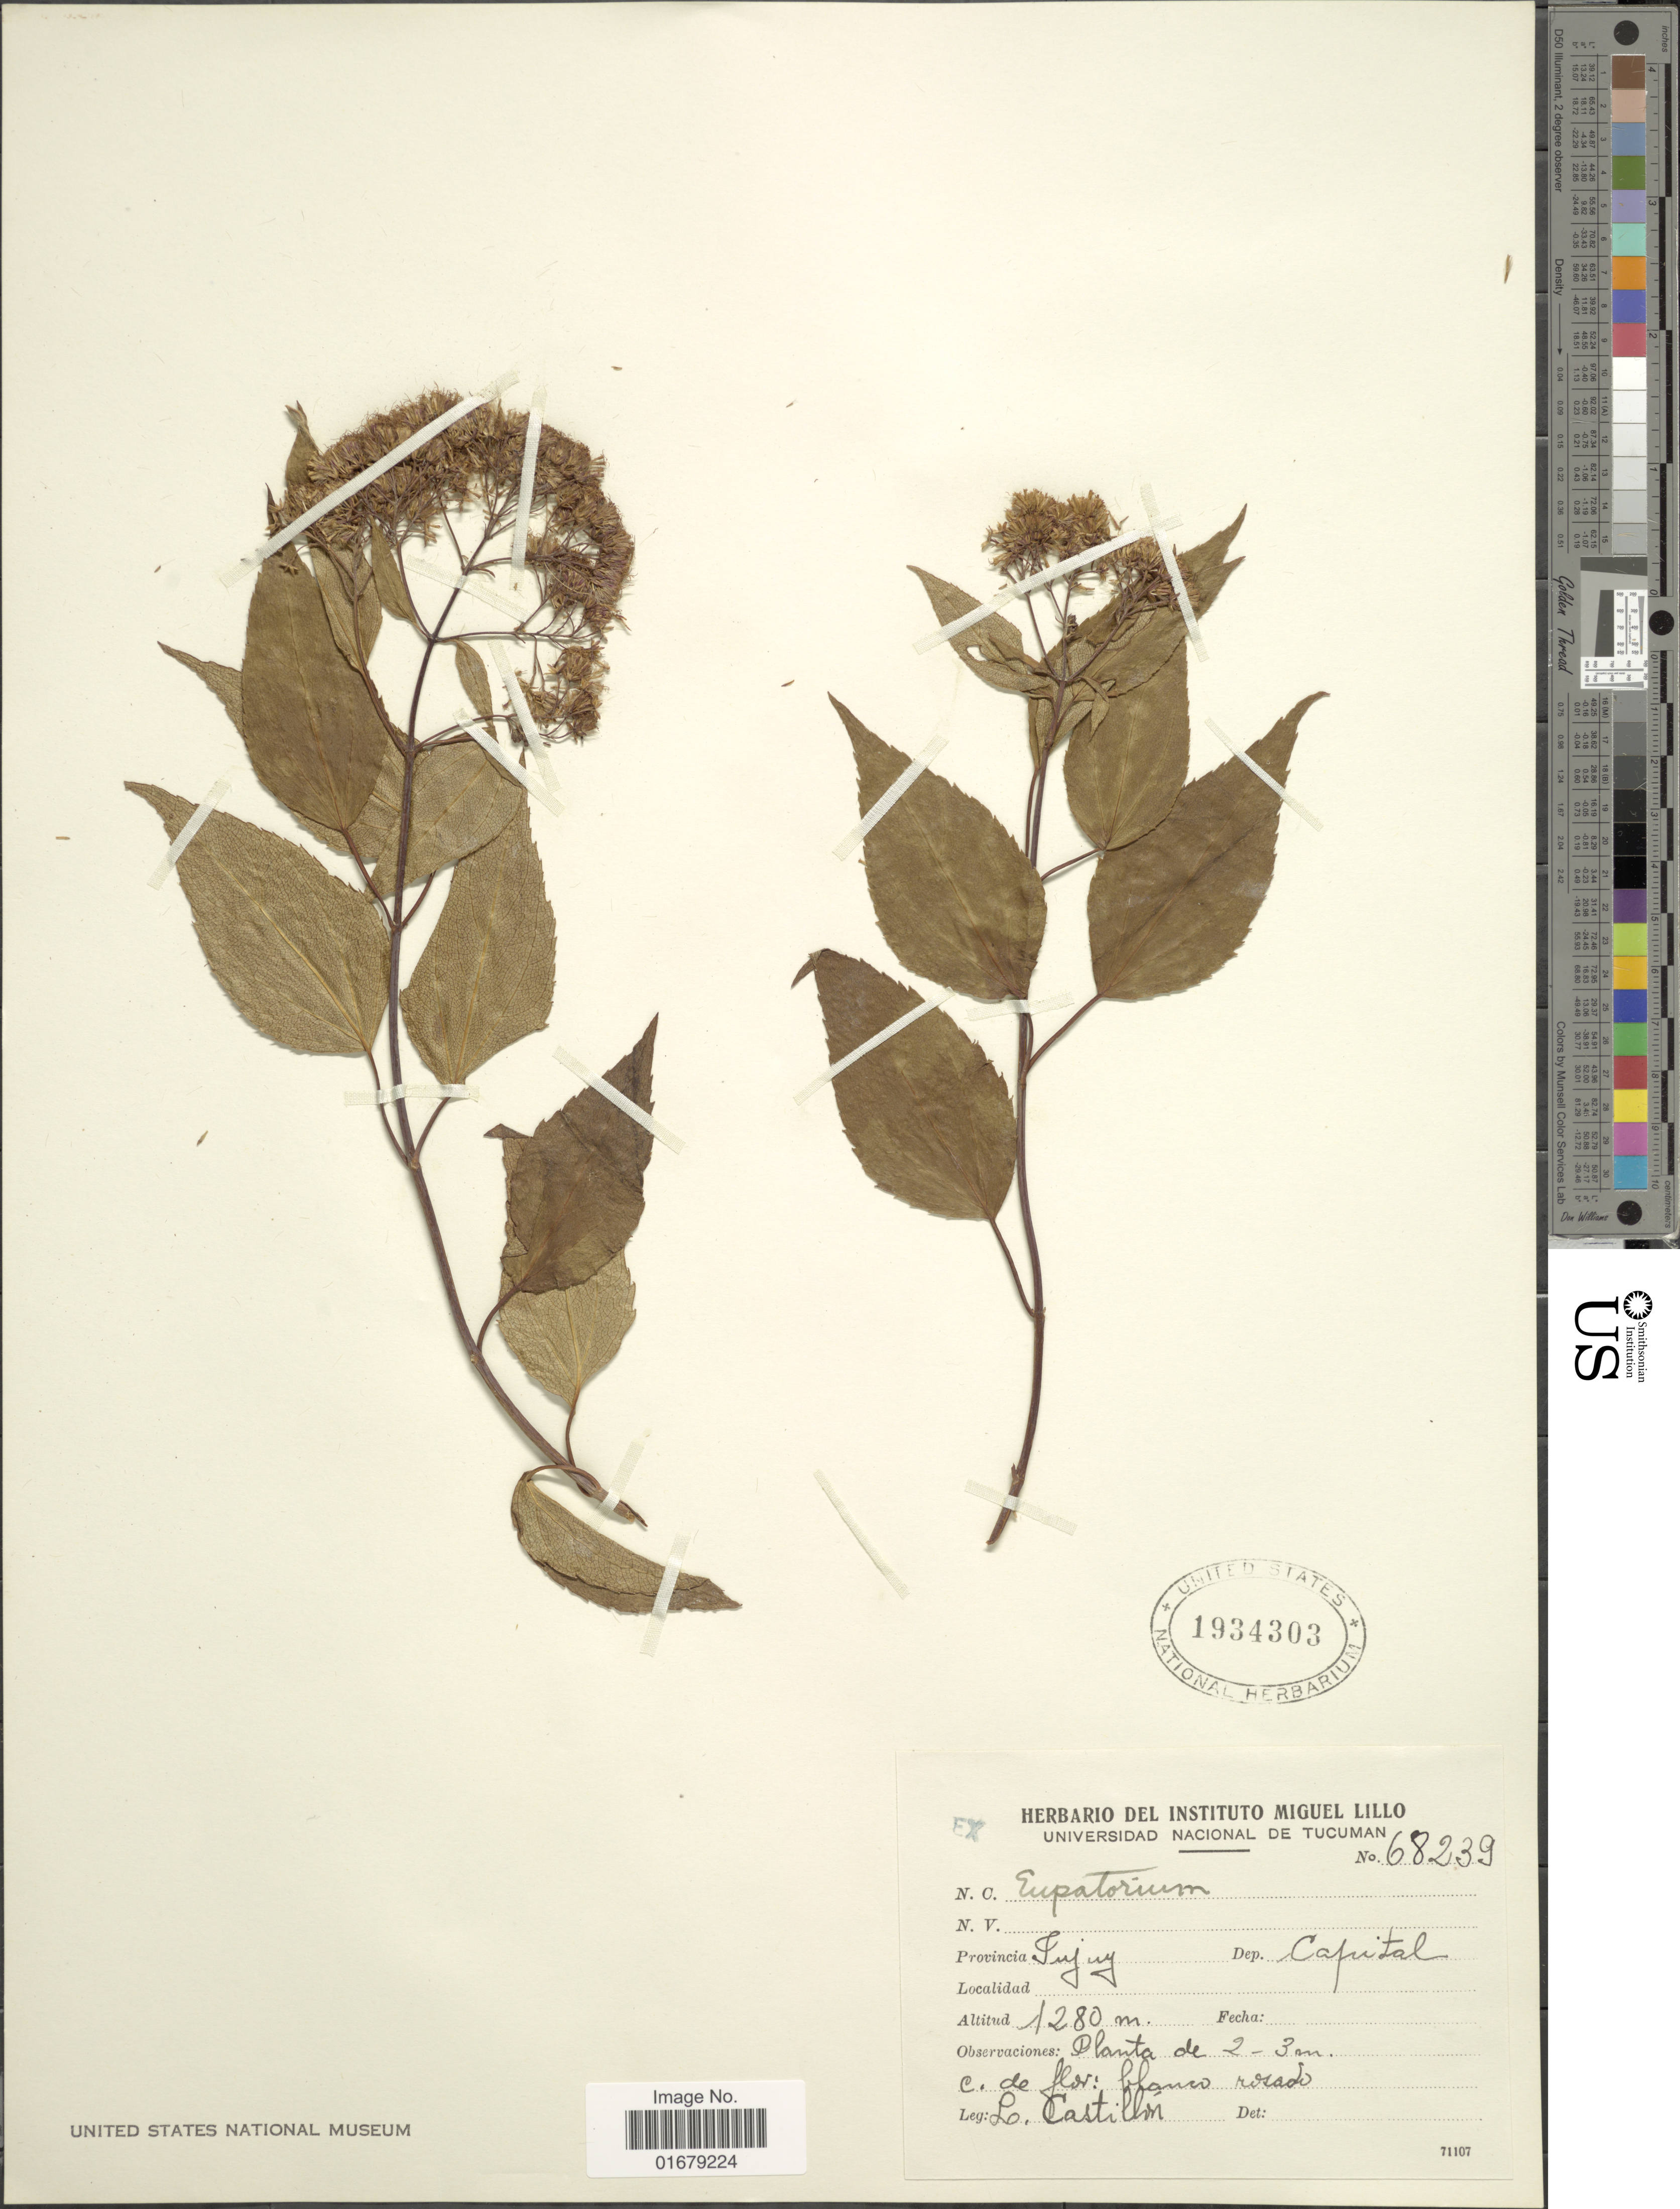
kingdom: Plantae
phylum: Tracheophyta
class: Magnoliopsida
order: Asterales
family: Asteraceae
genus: Kaunia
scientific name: Kaunia saltensis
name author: (Hieron.) R.M. King & H. Rob.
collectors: L. Castillón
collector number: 68239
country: Argentina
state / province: Jujuy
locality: Provinica Jujuy. Dep. Capital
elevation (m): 1280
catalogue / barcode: US 1934303